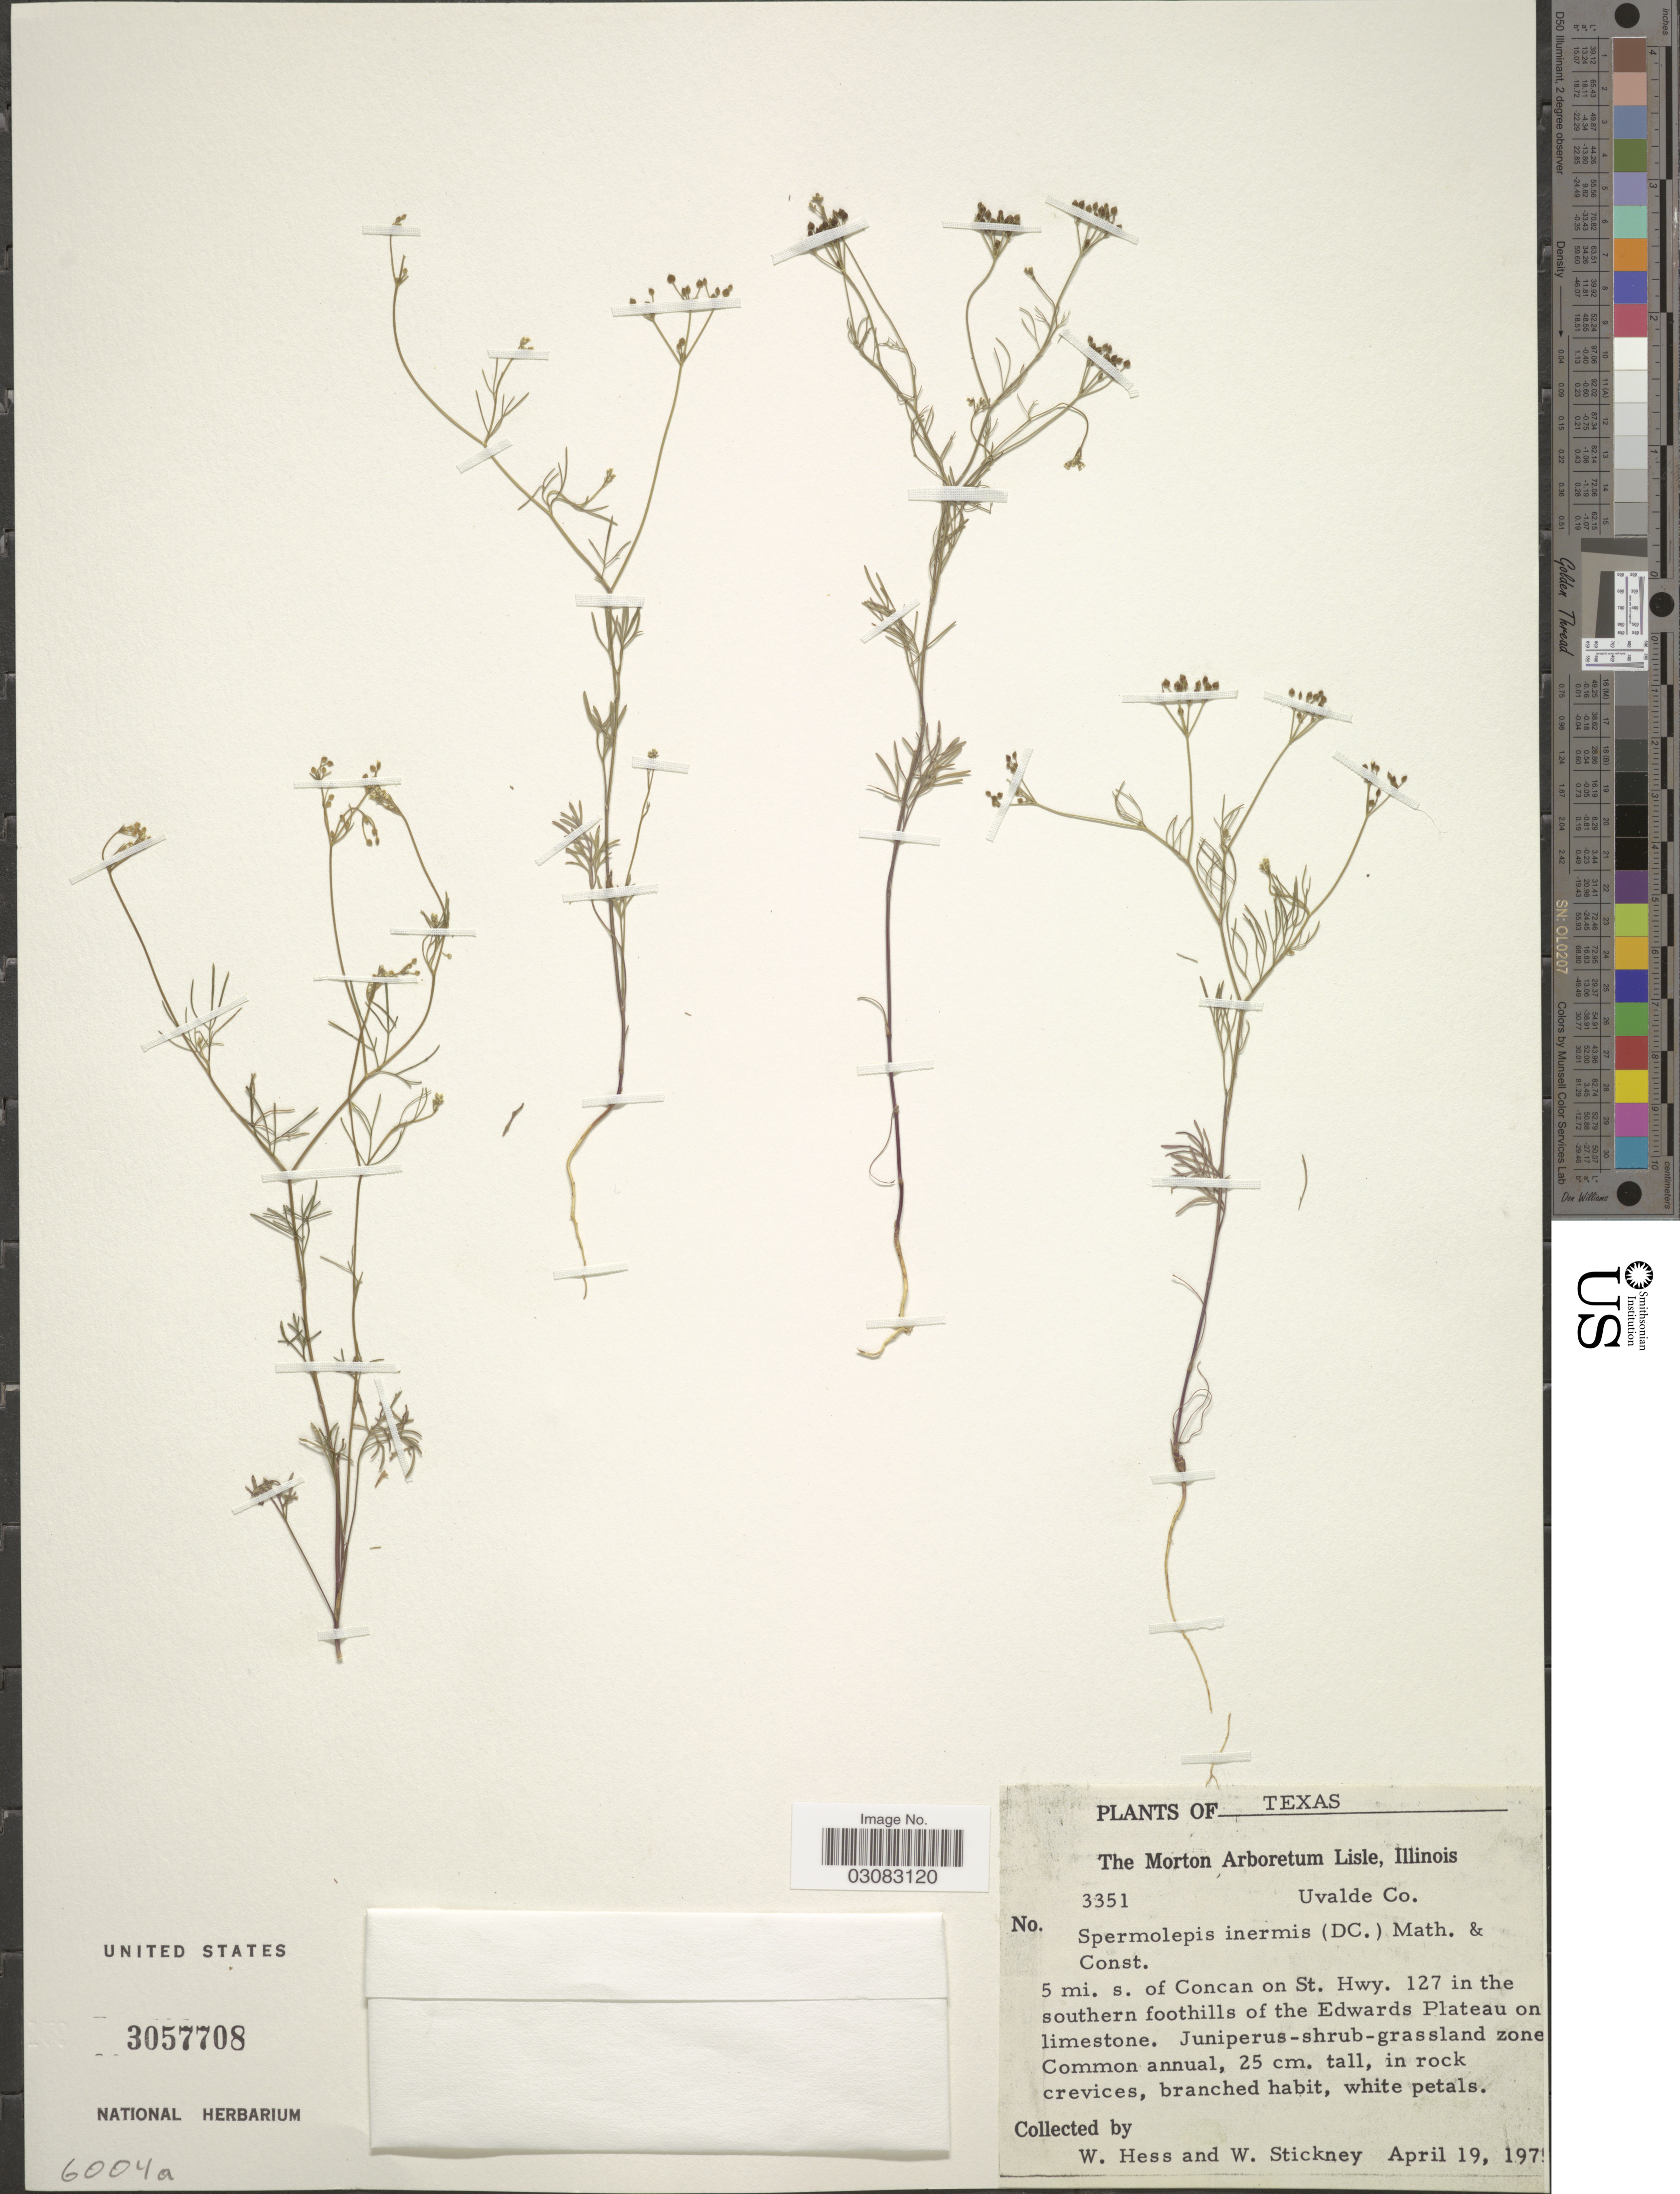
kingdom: Plantae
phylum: Tracheophyta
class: Magnoliopsida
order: Apiales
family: Apiaceae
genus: Spermolepis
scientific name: Spermolepis inermis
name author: (Nutt. ex DC.) Mathias & Constance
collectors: W. Hess & W. Stickney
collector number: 3351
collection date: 1975-04-19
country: United States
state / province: Texas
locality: Uvalde Co. 5 mi. s. of Concan on St. Hwy. 127 in the southern foothills of the Edwards Plateau on limestone.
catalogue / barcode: US 3057708